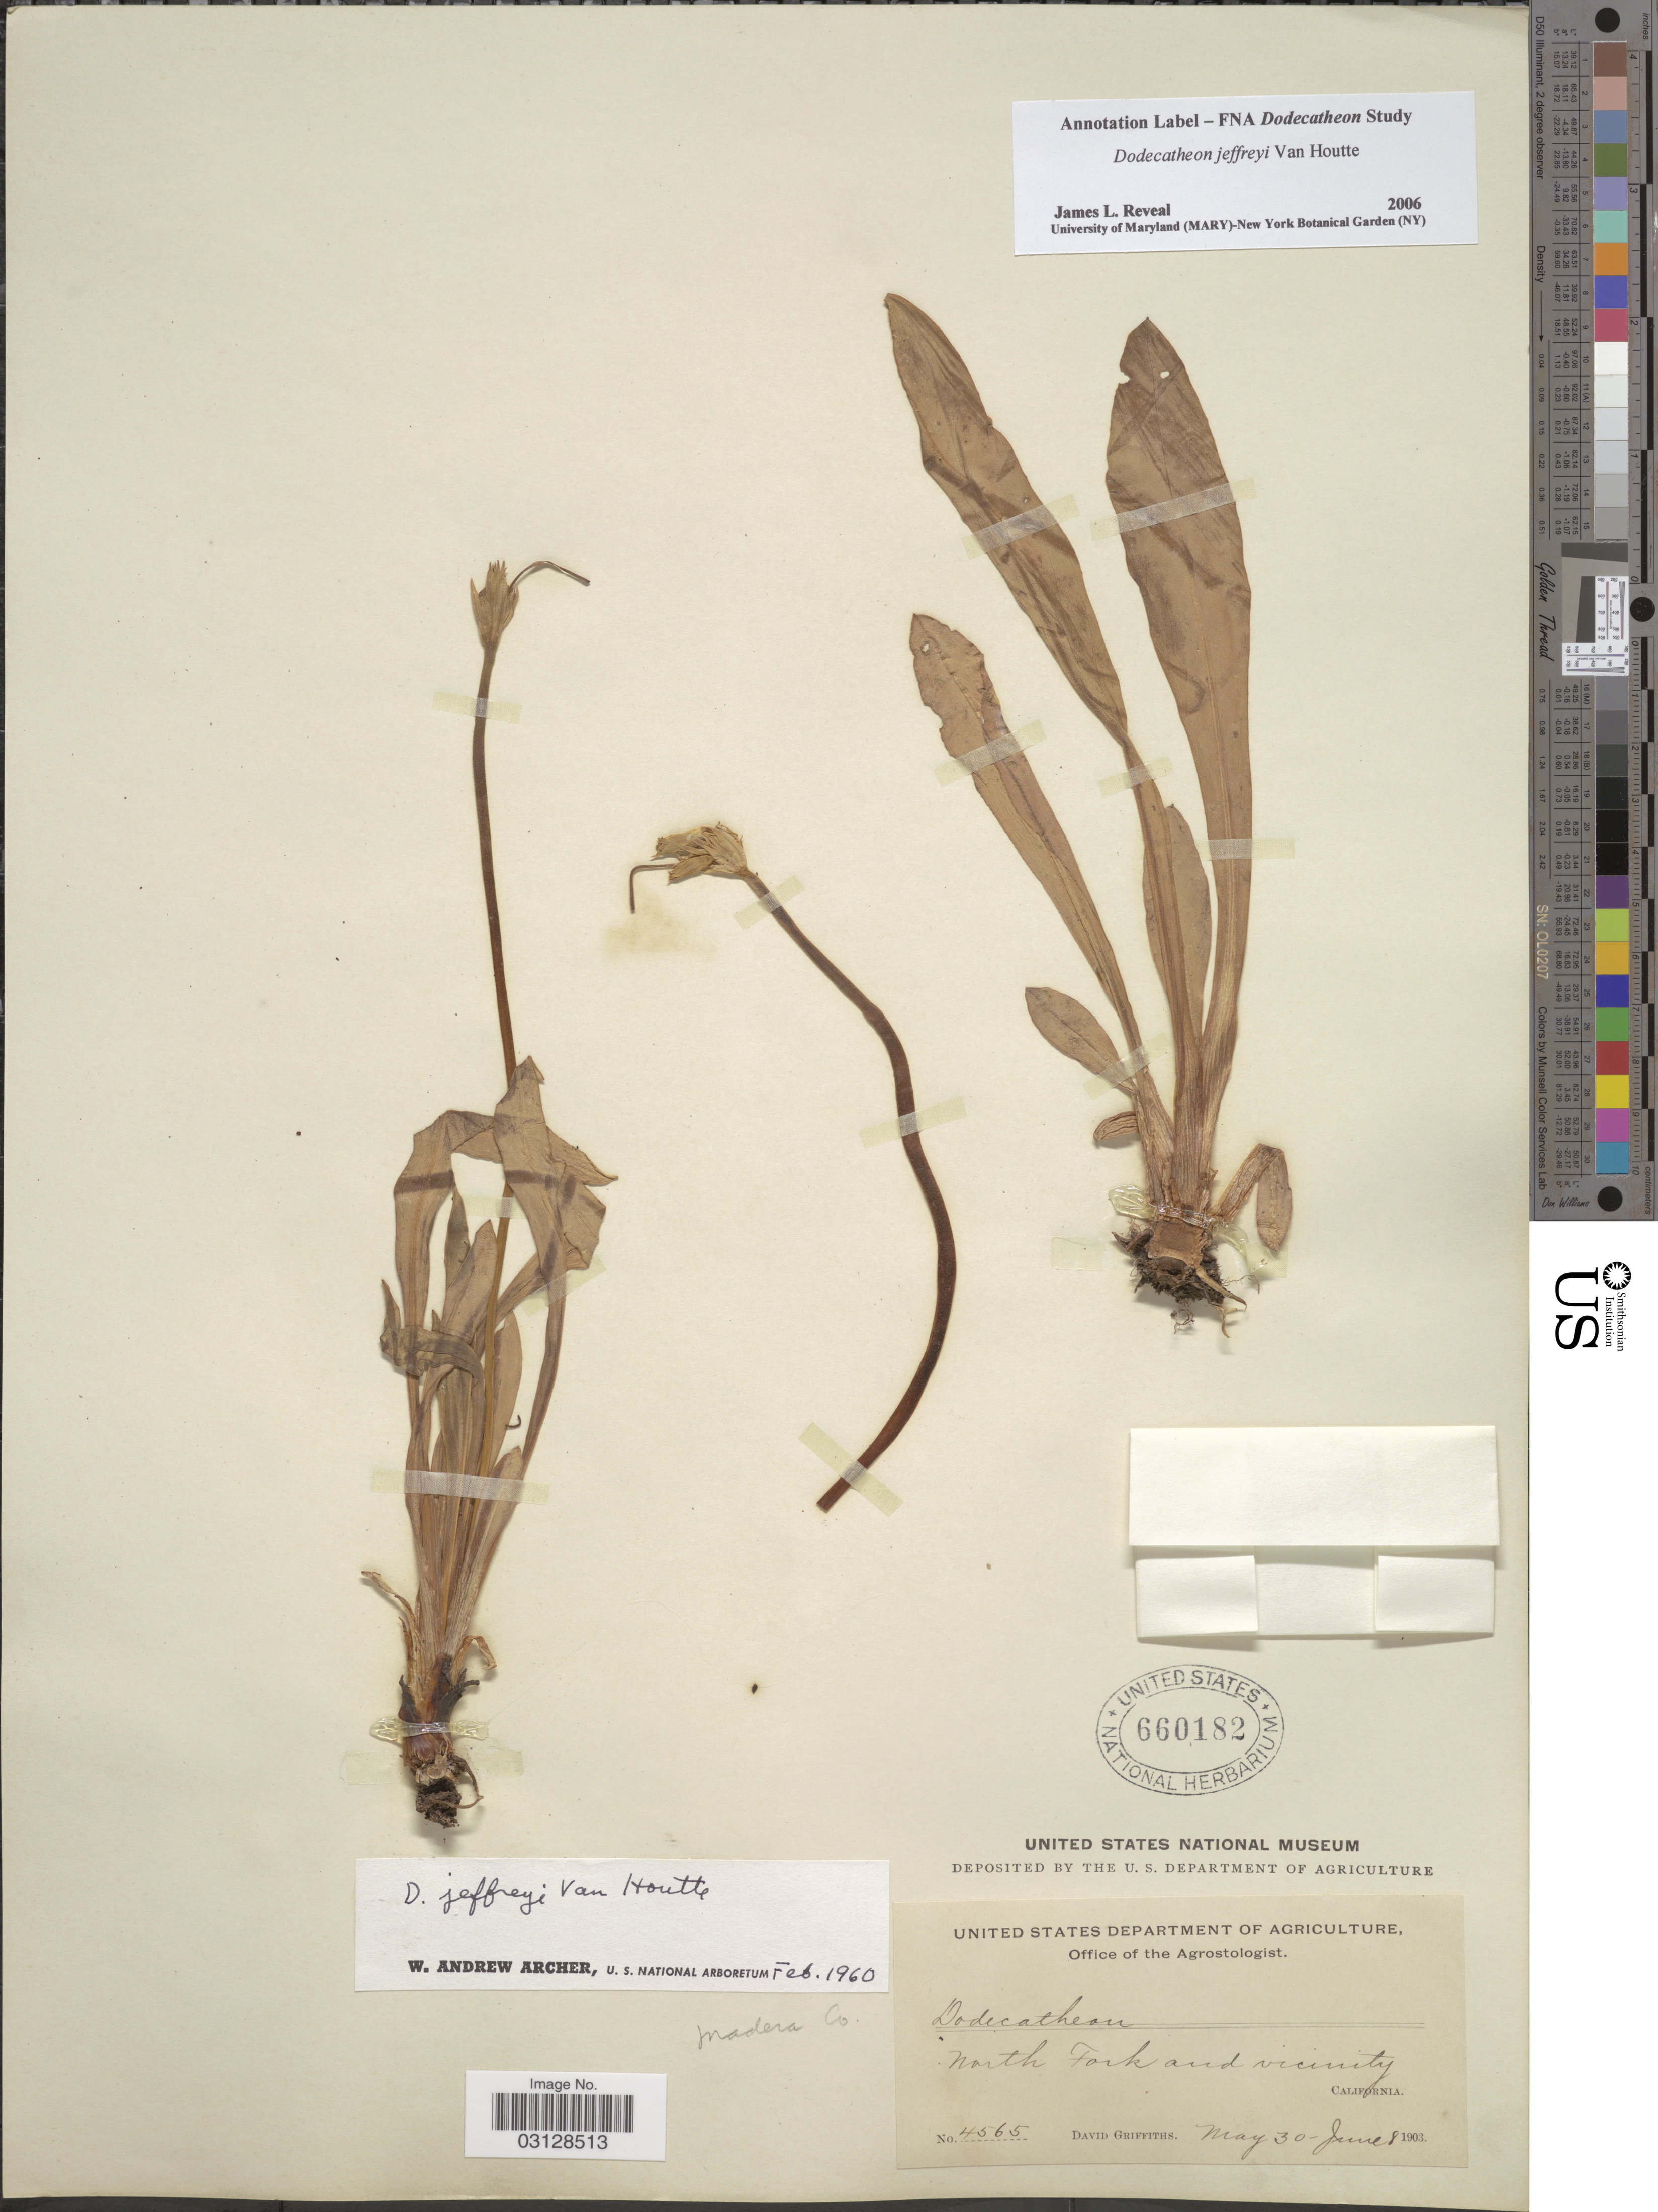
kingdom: Plantae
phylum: Tracheophyta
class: Magnoliopsida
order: Ericales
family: Primulaceae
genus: Dodecatheon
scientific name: Dodecatheon jeffreyi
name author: Van Houtte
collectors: D. Griffiths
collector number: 4565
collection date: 1903-05-30/1903-06-08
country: United States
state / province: California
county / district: Madera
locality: North Fork and vicinity. Madera Co.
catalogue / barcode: US 660182